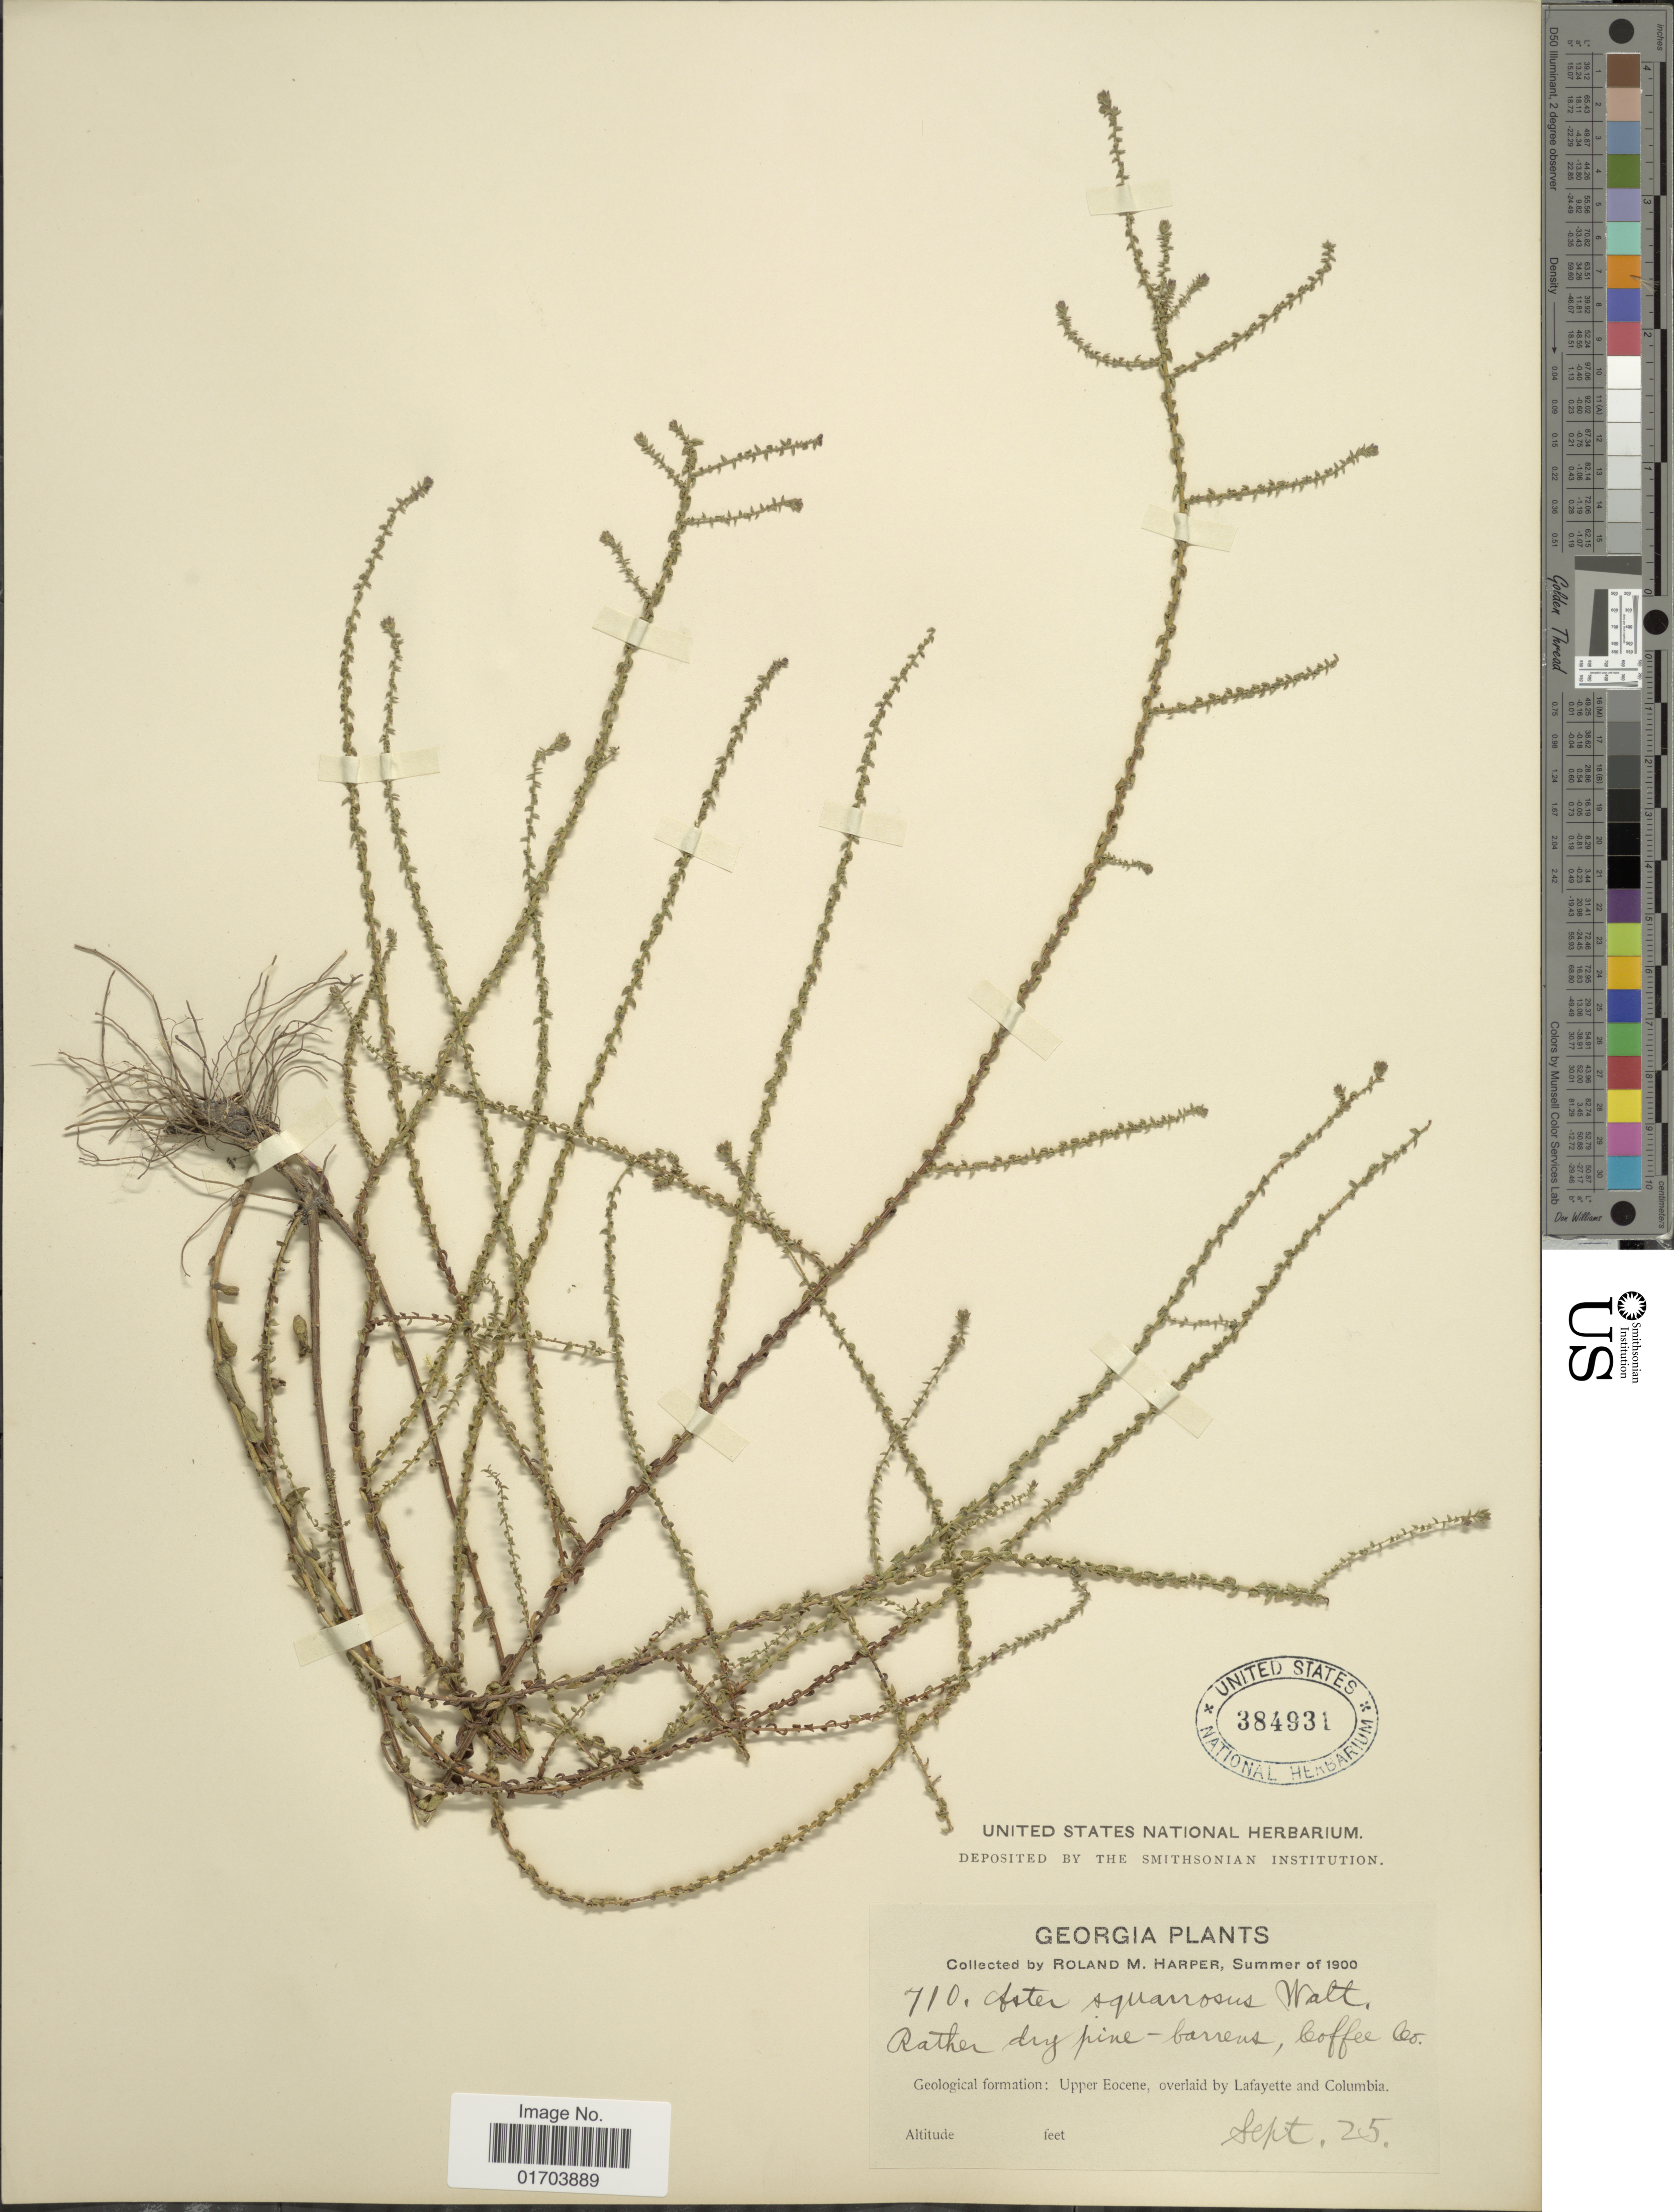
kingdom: Plantae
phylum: Tracheophyta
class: Magnoliopsida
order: Asterales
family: Asteraceae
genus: Symphyotrichum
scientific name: Symphyotrichum walteri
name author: (Alexander) G.L. Nesom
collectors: R. M. Harper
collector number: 710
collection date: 1900-09-25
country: United States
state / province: Georgia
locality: Rather dry pine-barrens, Coffee Co. Geological formation: Upper Eocene, overlaid by Lafaeyette and Columbia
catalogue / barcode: US 384931